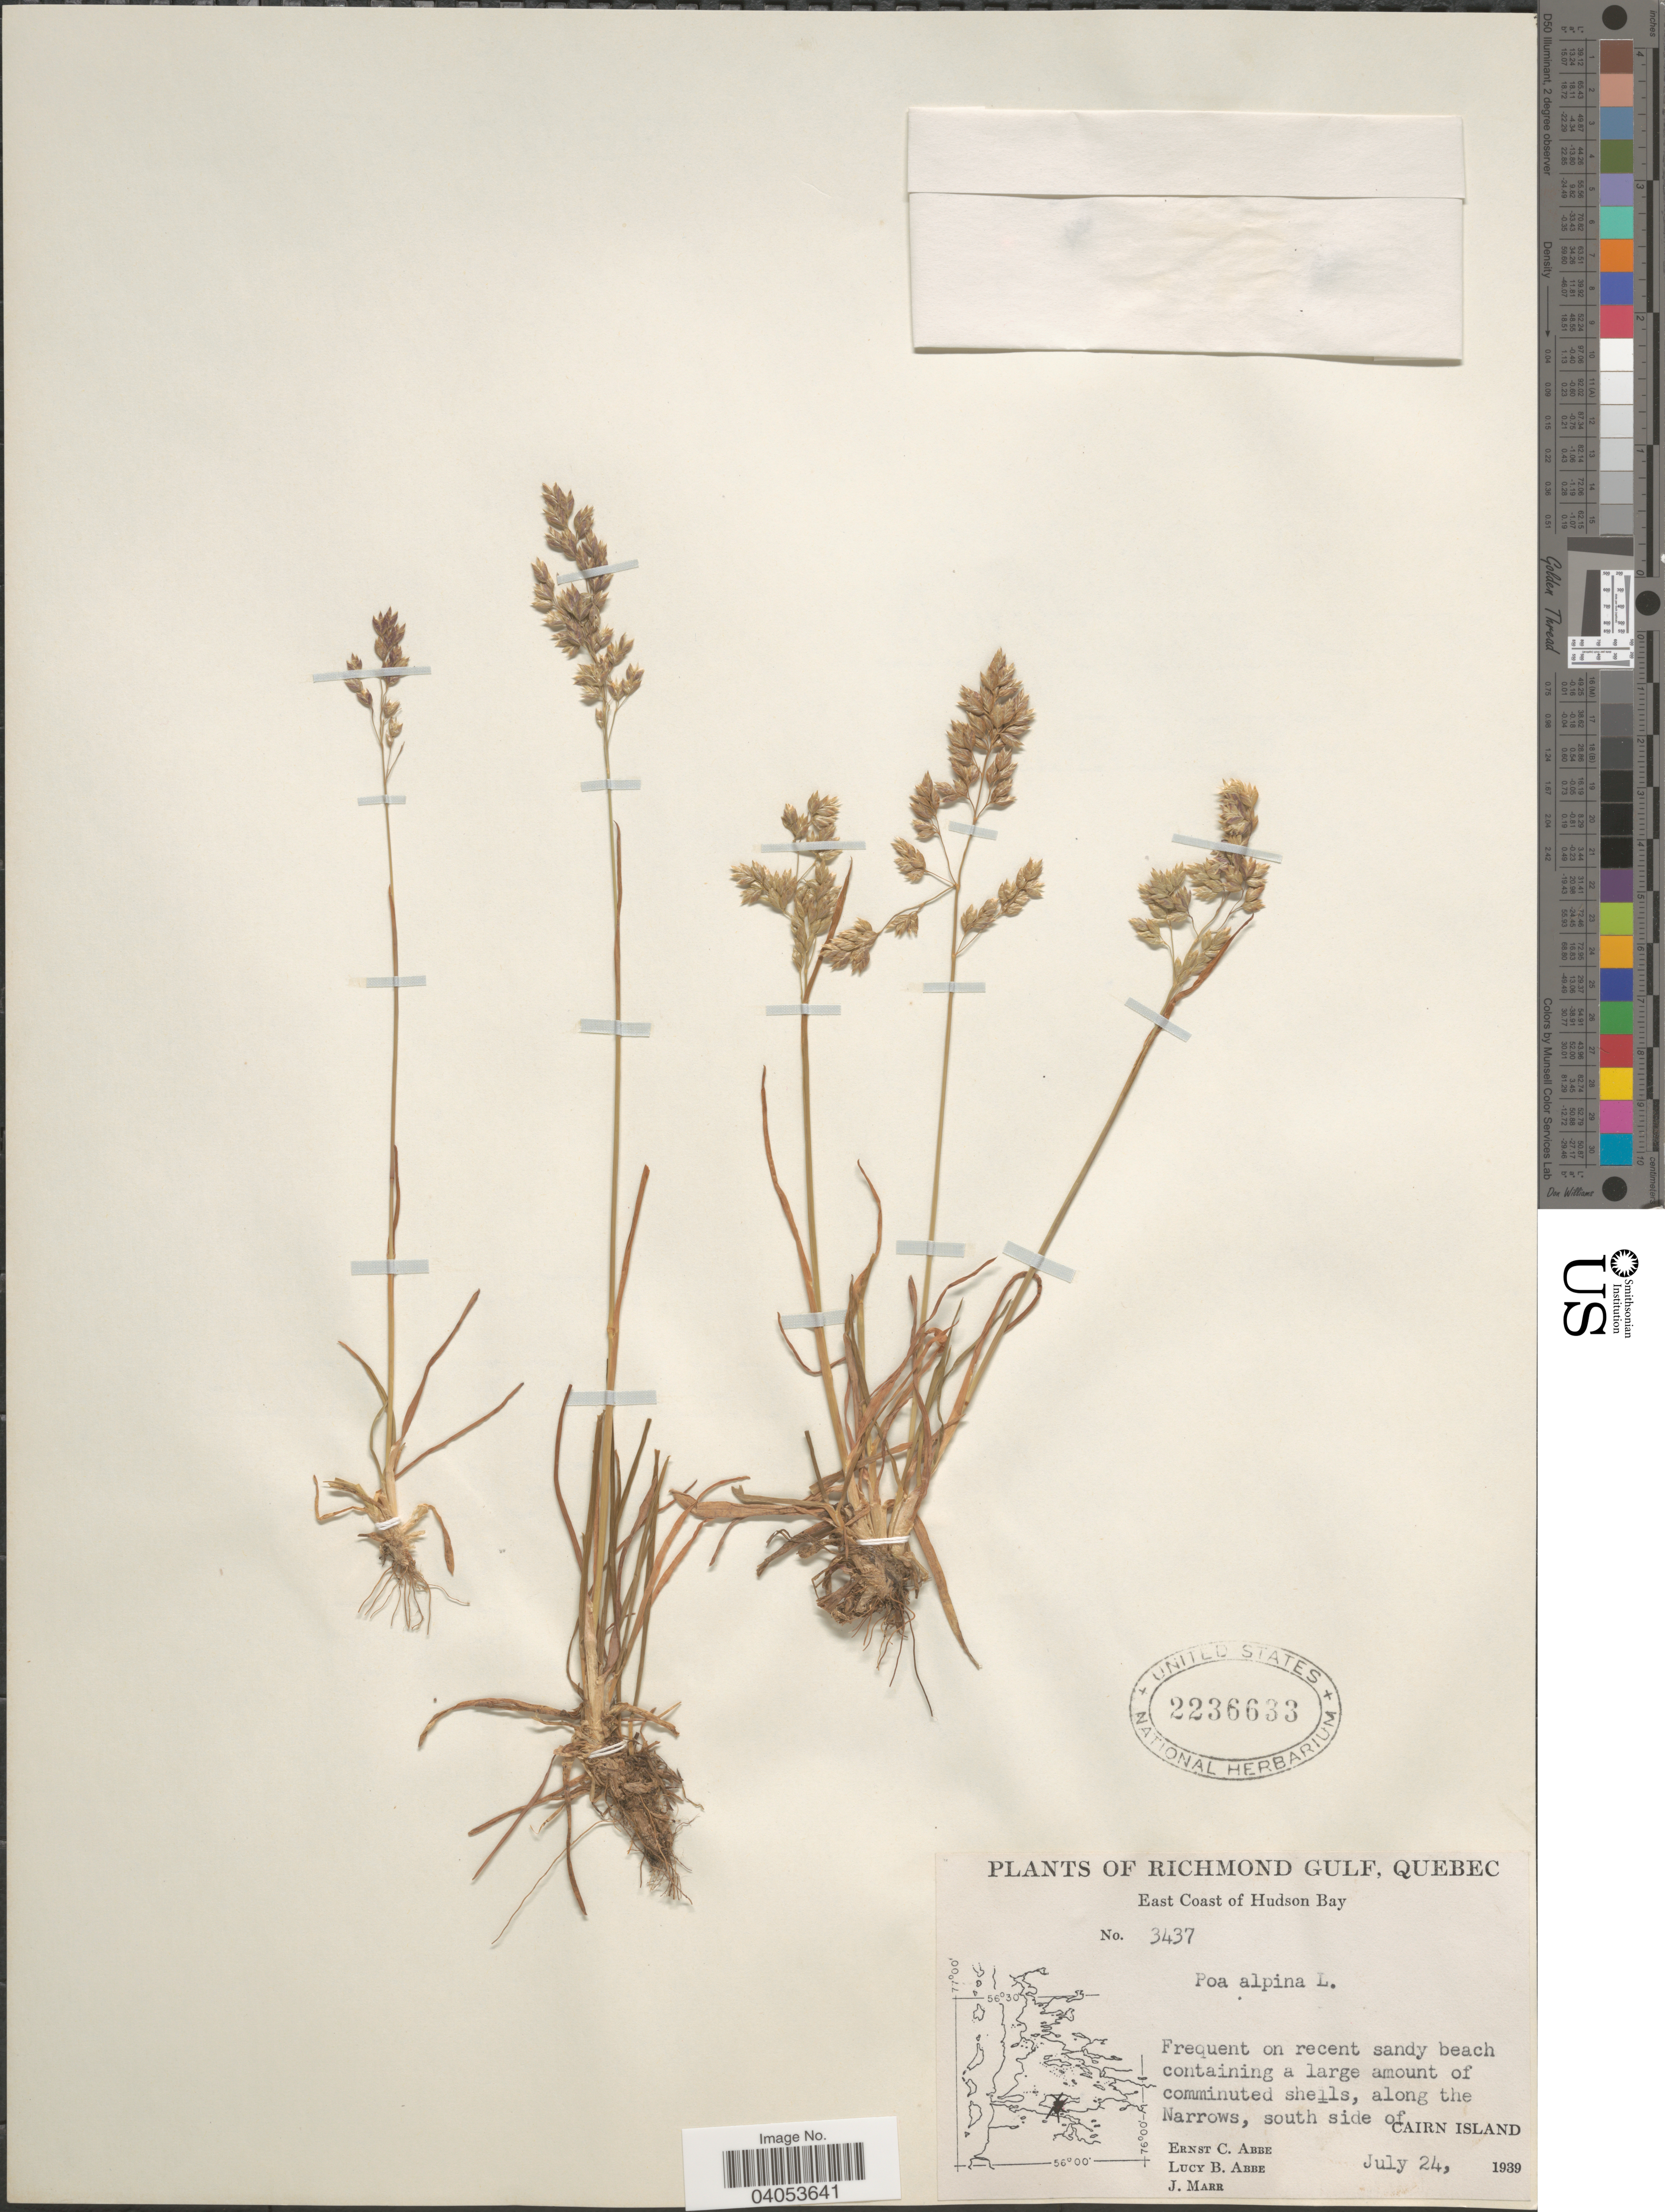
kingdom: Plantae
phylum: Tracheophyta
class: Liliopsida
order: Poales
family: Poaceae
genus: Poa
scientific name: Poa alpina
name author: L.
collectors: E. C. Abbe, L. B. Abbe & J. Marr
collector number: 3437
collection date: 1939-07-24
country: Canada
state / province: Quebec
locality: Richmond Gulf. East Coast of Hudson Bay. Along the Narrows, south side of Cairn Island.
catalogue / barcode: US 2236633